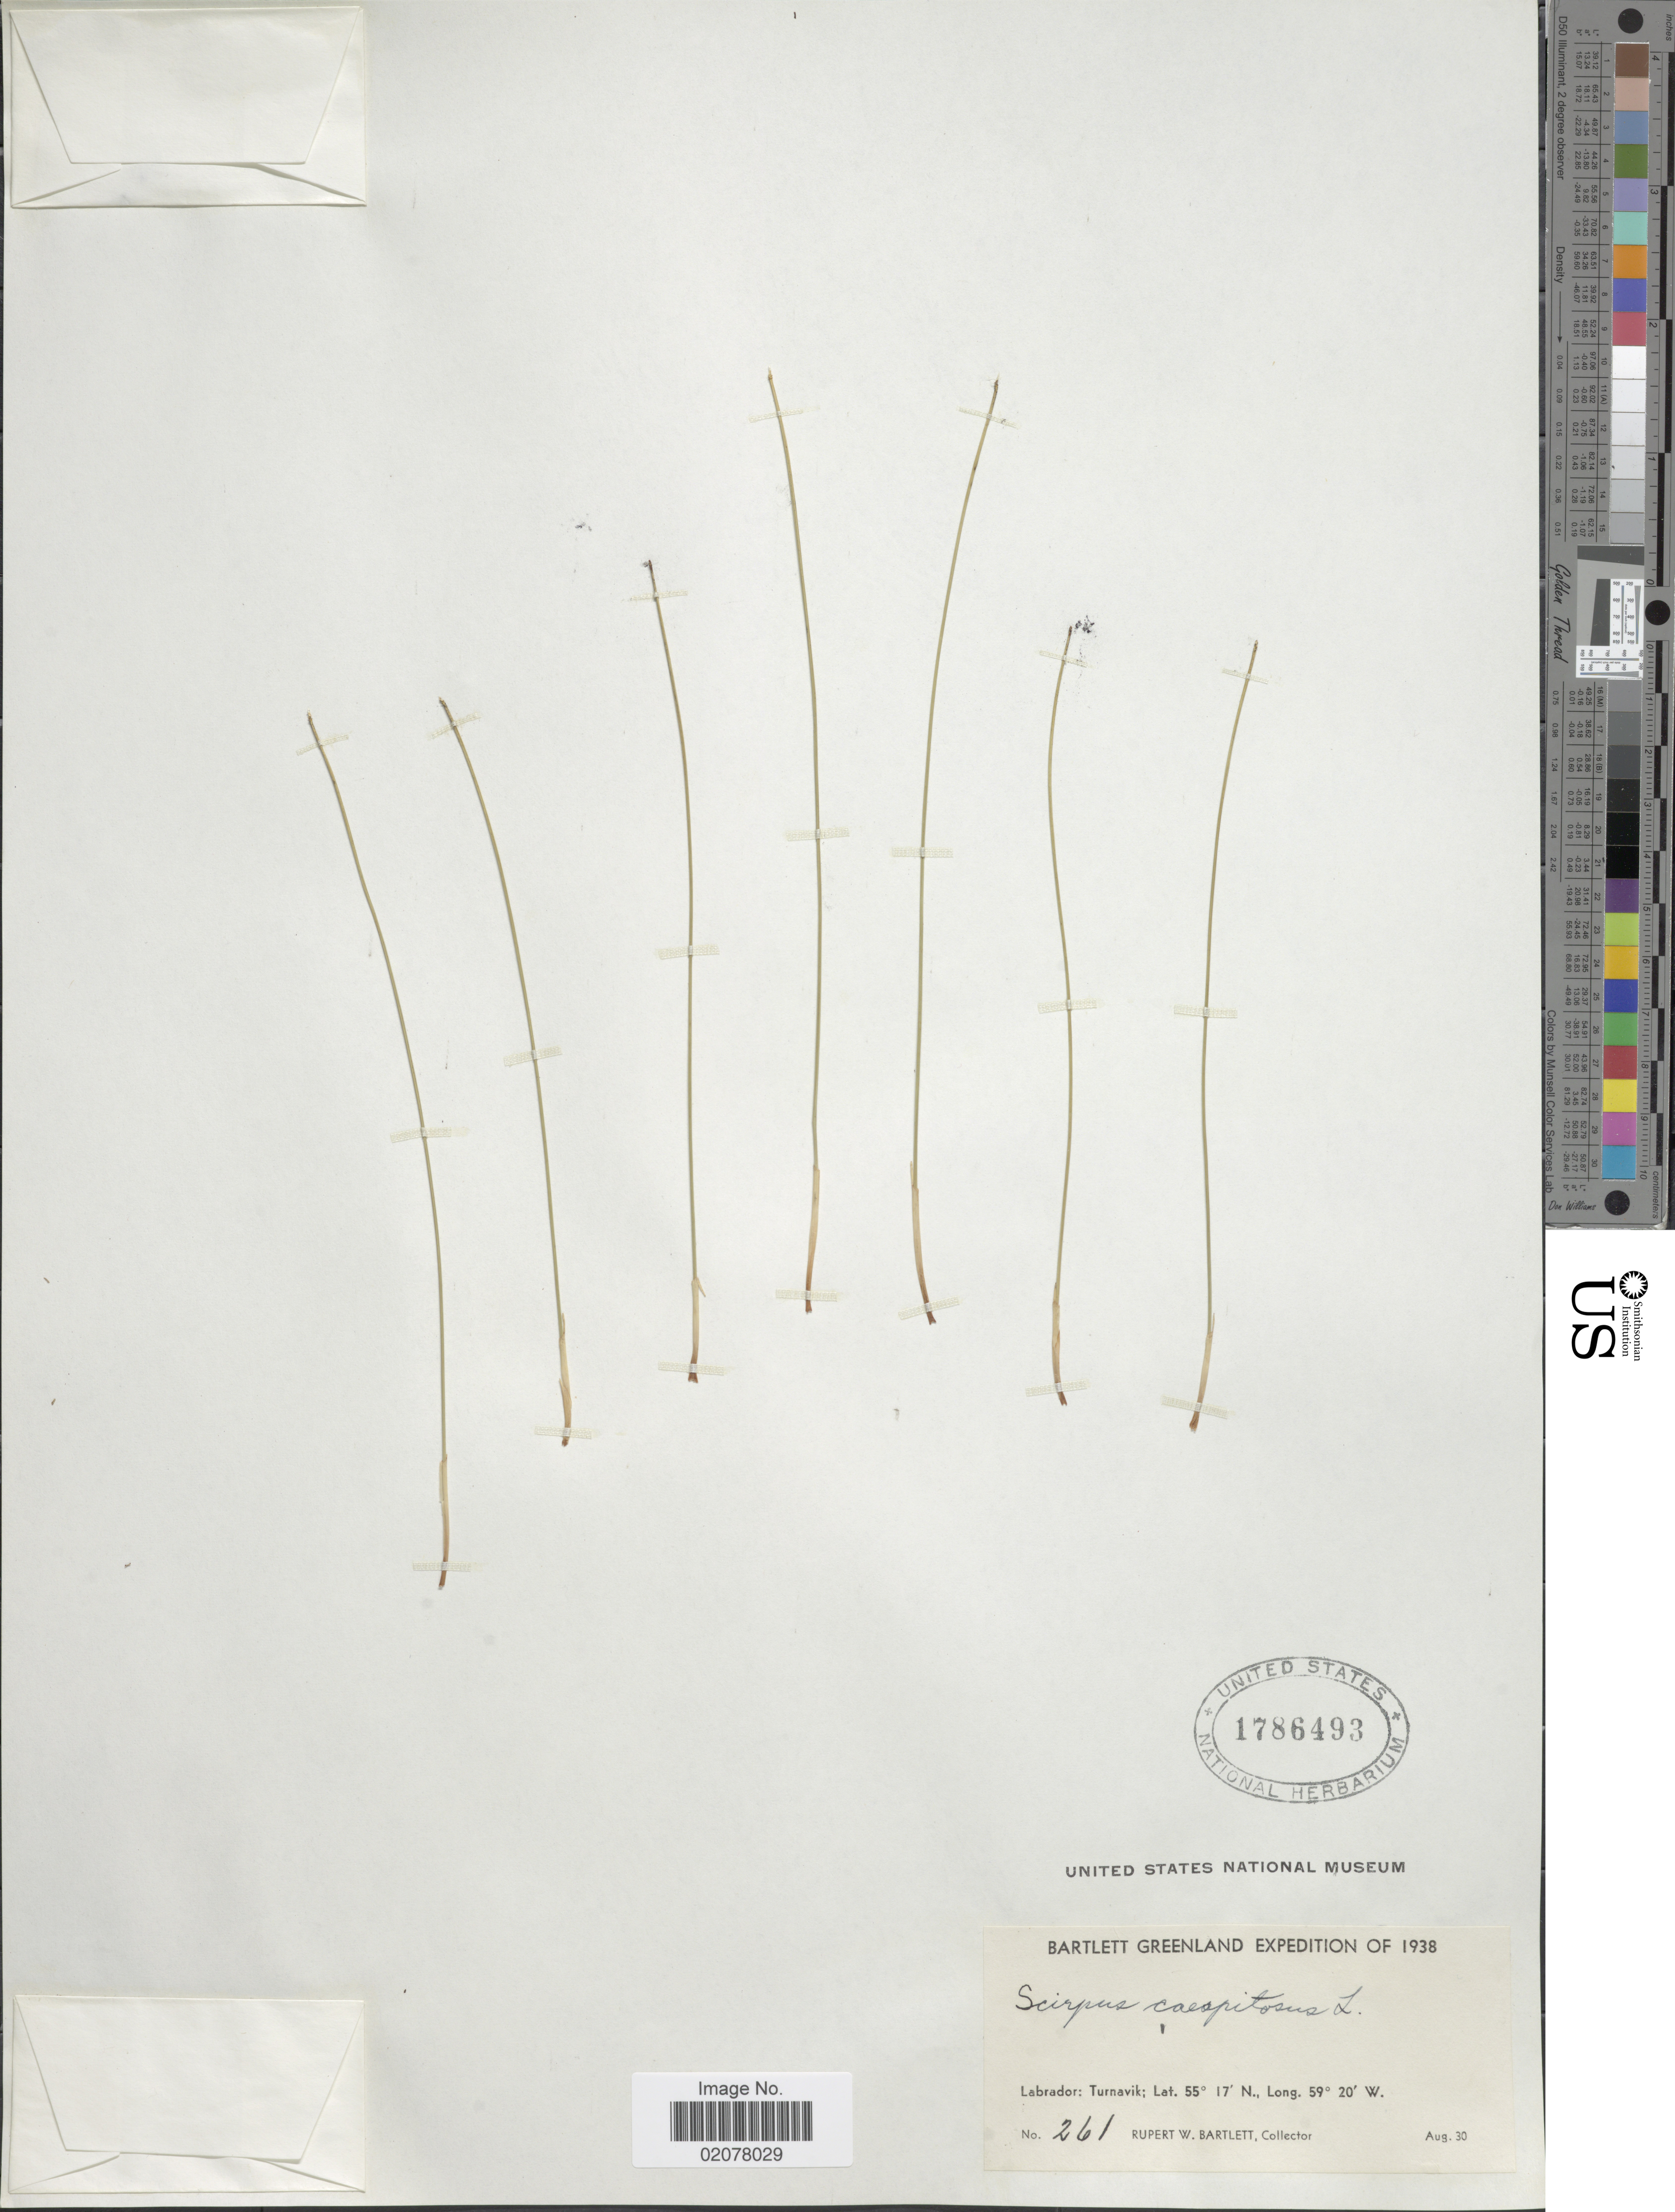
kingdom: Plantae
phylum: Tracheophyta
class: Liliopsida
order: Poales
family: Cyperaceae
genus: Trichophorum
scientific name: Trichophorum cespitosum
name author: (L.) Hartm.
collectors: R. W. Bartlett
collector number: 261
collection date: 1938-08-30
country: Greenland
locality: Labrador: Turnavik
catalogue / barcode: US 1786493